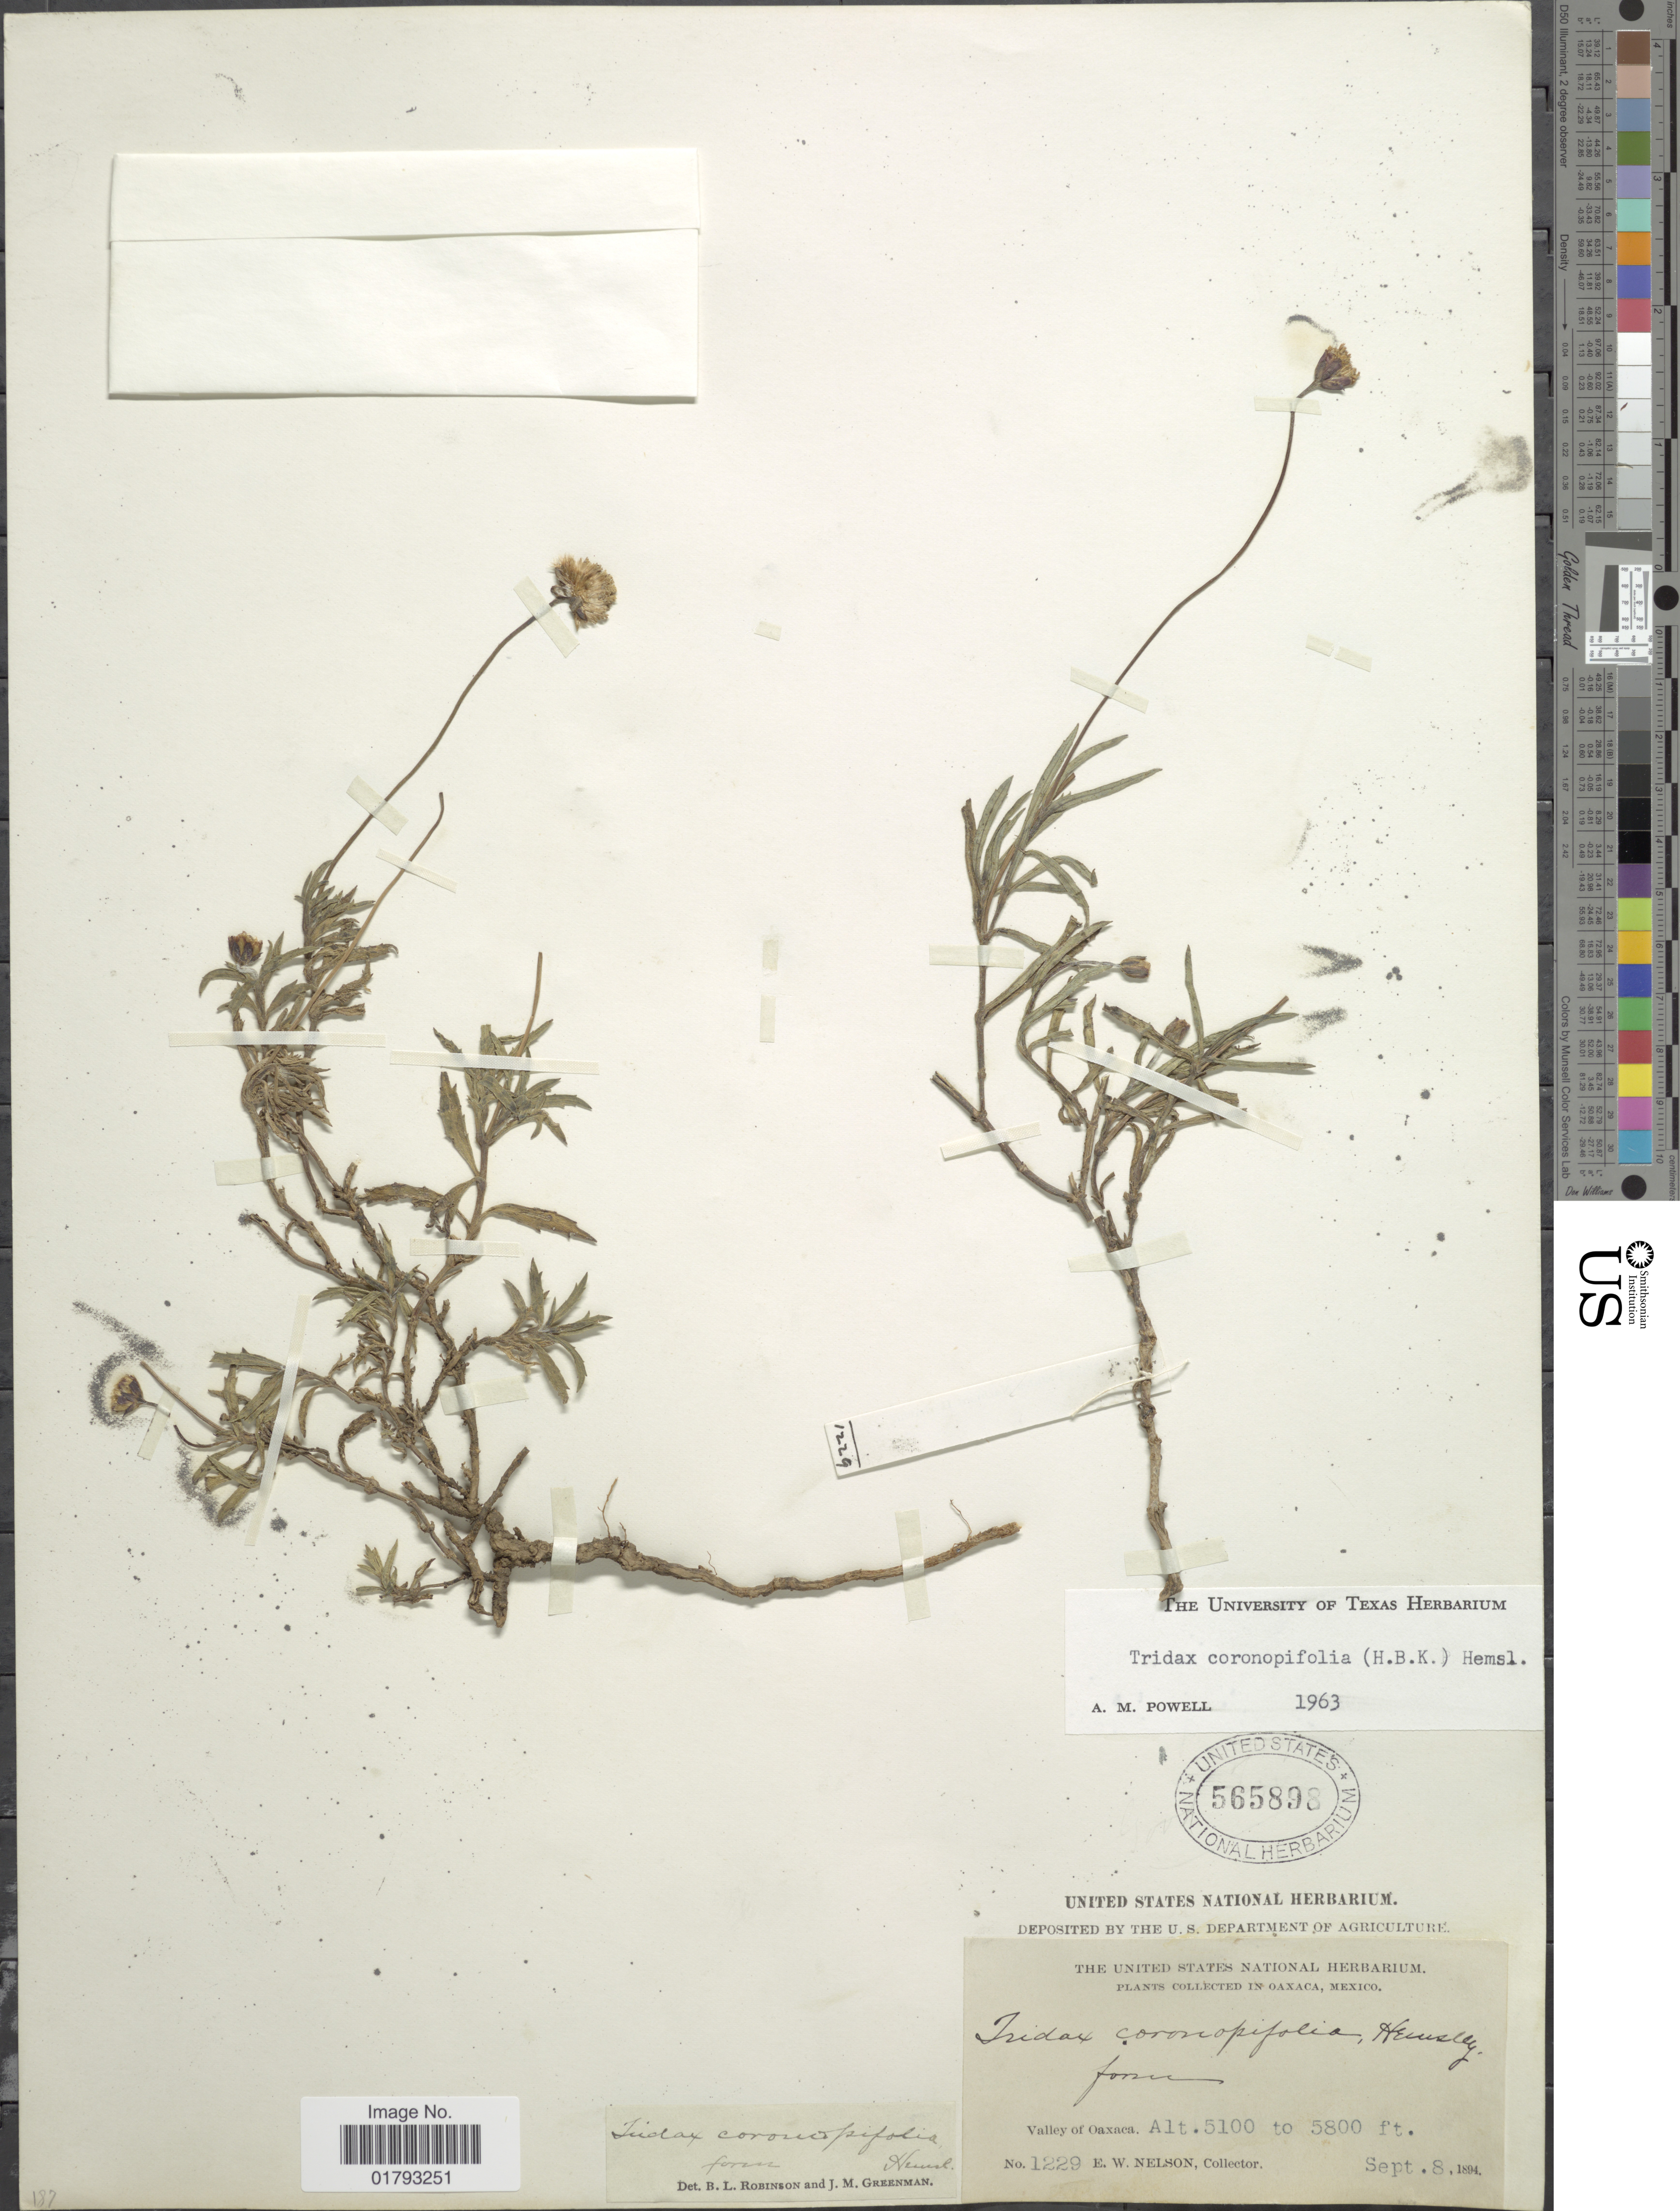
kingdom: Plantae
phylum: Tracheophyta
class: Magnoliopsida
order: Asterales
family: Asteraceae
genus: Tridax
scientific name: Tridax coronopifolia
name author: (Kunth) Hemsl.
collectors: E. W. Nelson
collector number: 1229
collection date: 1894-09-08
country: Mexico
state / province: Oaxaca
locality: Valley of Oaxaca.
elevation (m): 1554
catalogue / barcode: US 565898